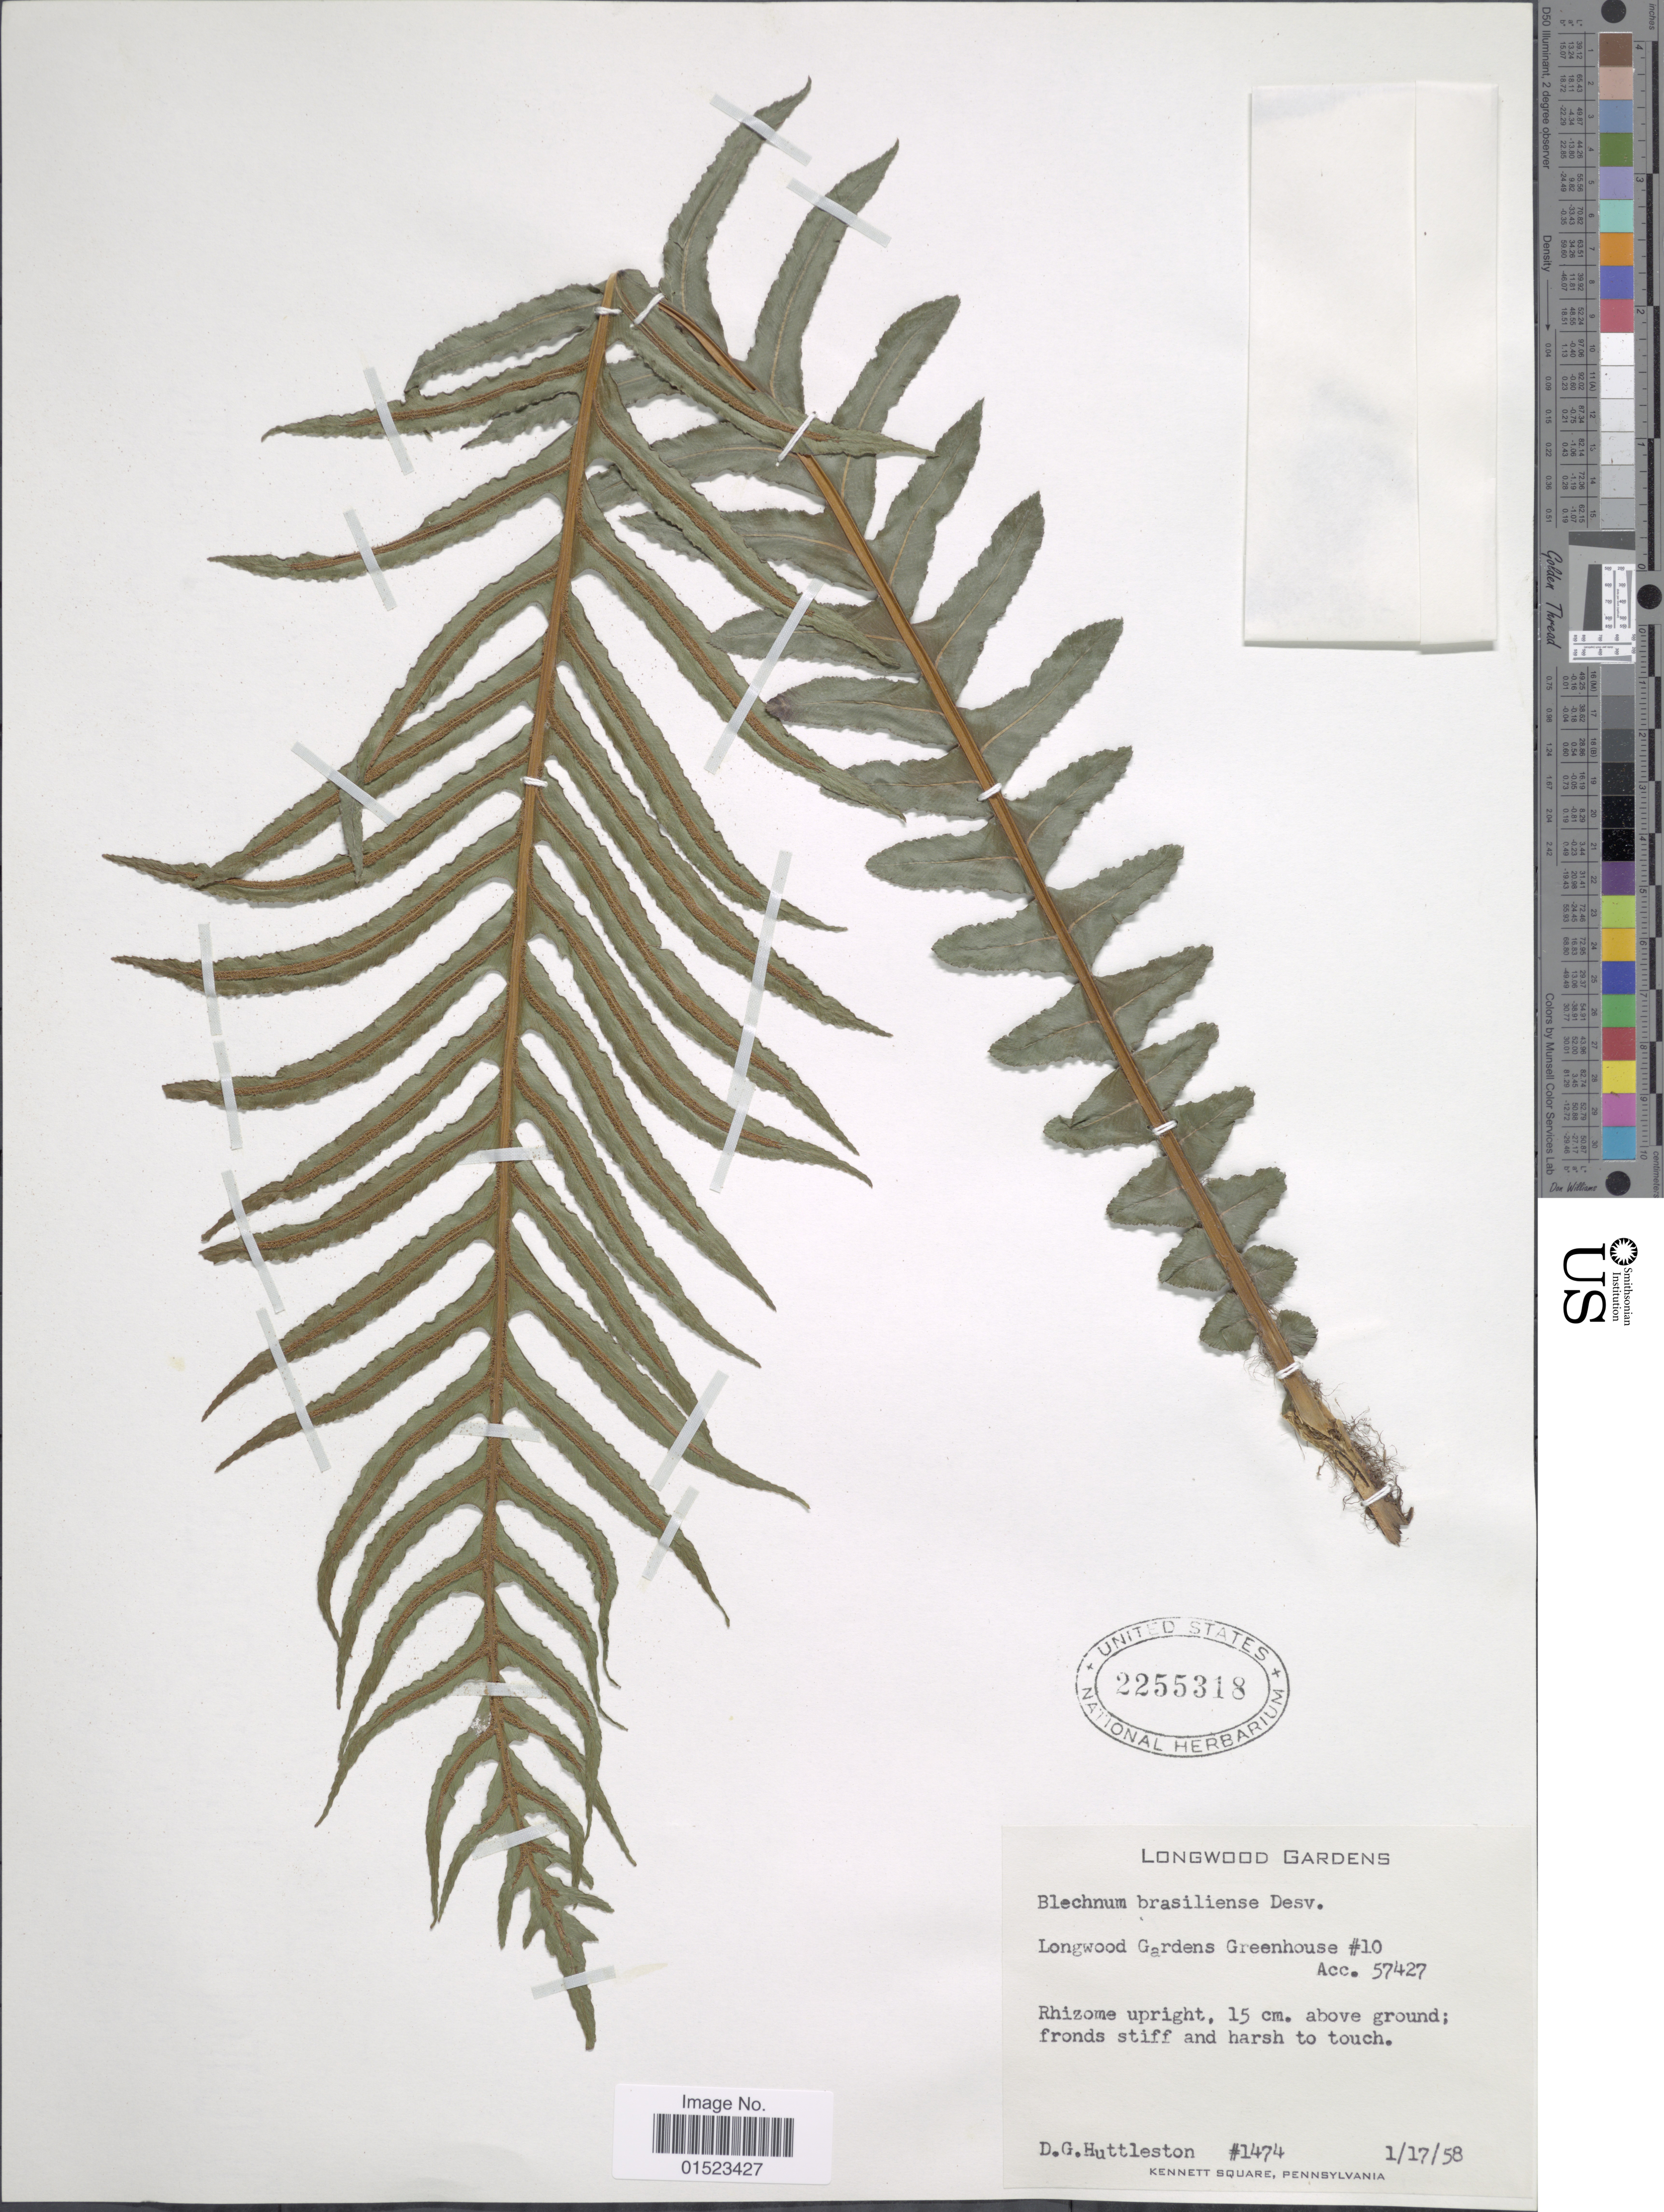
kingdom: Plantae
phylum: Tracheophyta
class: Polypodiopsida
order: Polypodiales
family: Blechnaceae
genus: Blechnum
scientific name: Blechnum brasiliense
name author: Desv.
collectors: D. G. Huttleston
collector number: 1474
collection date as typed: Transcribed d/m/y: 17/1/58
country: United States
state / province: Pennsylvania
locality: Kennett Square, Longwood Gardens Greenhouse # 10, Acc. 57427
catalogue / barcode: US 2255318